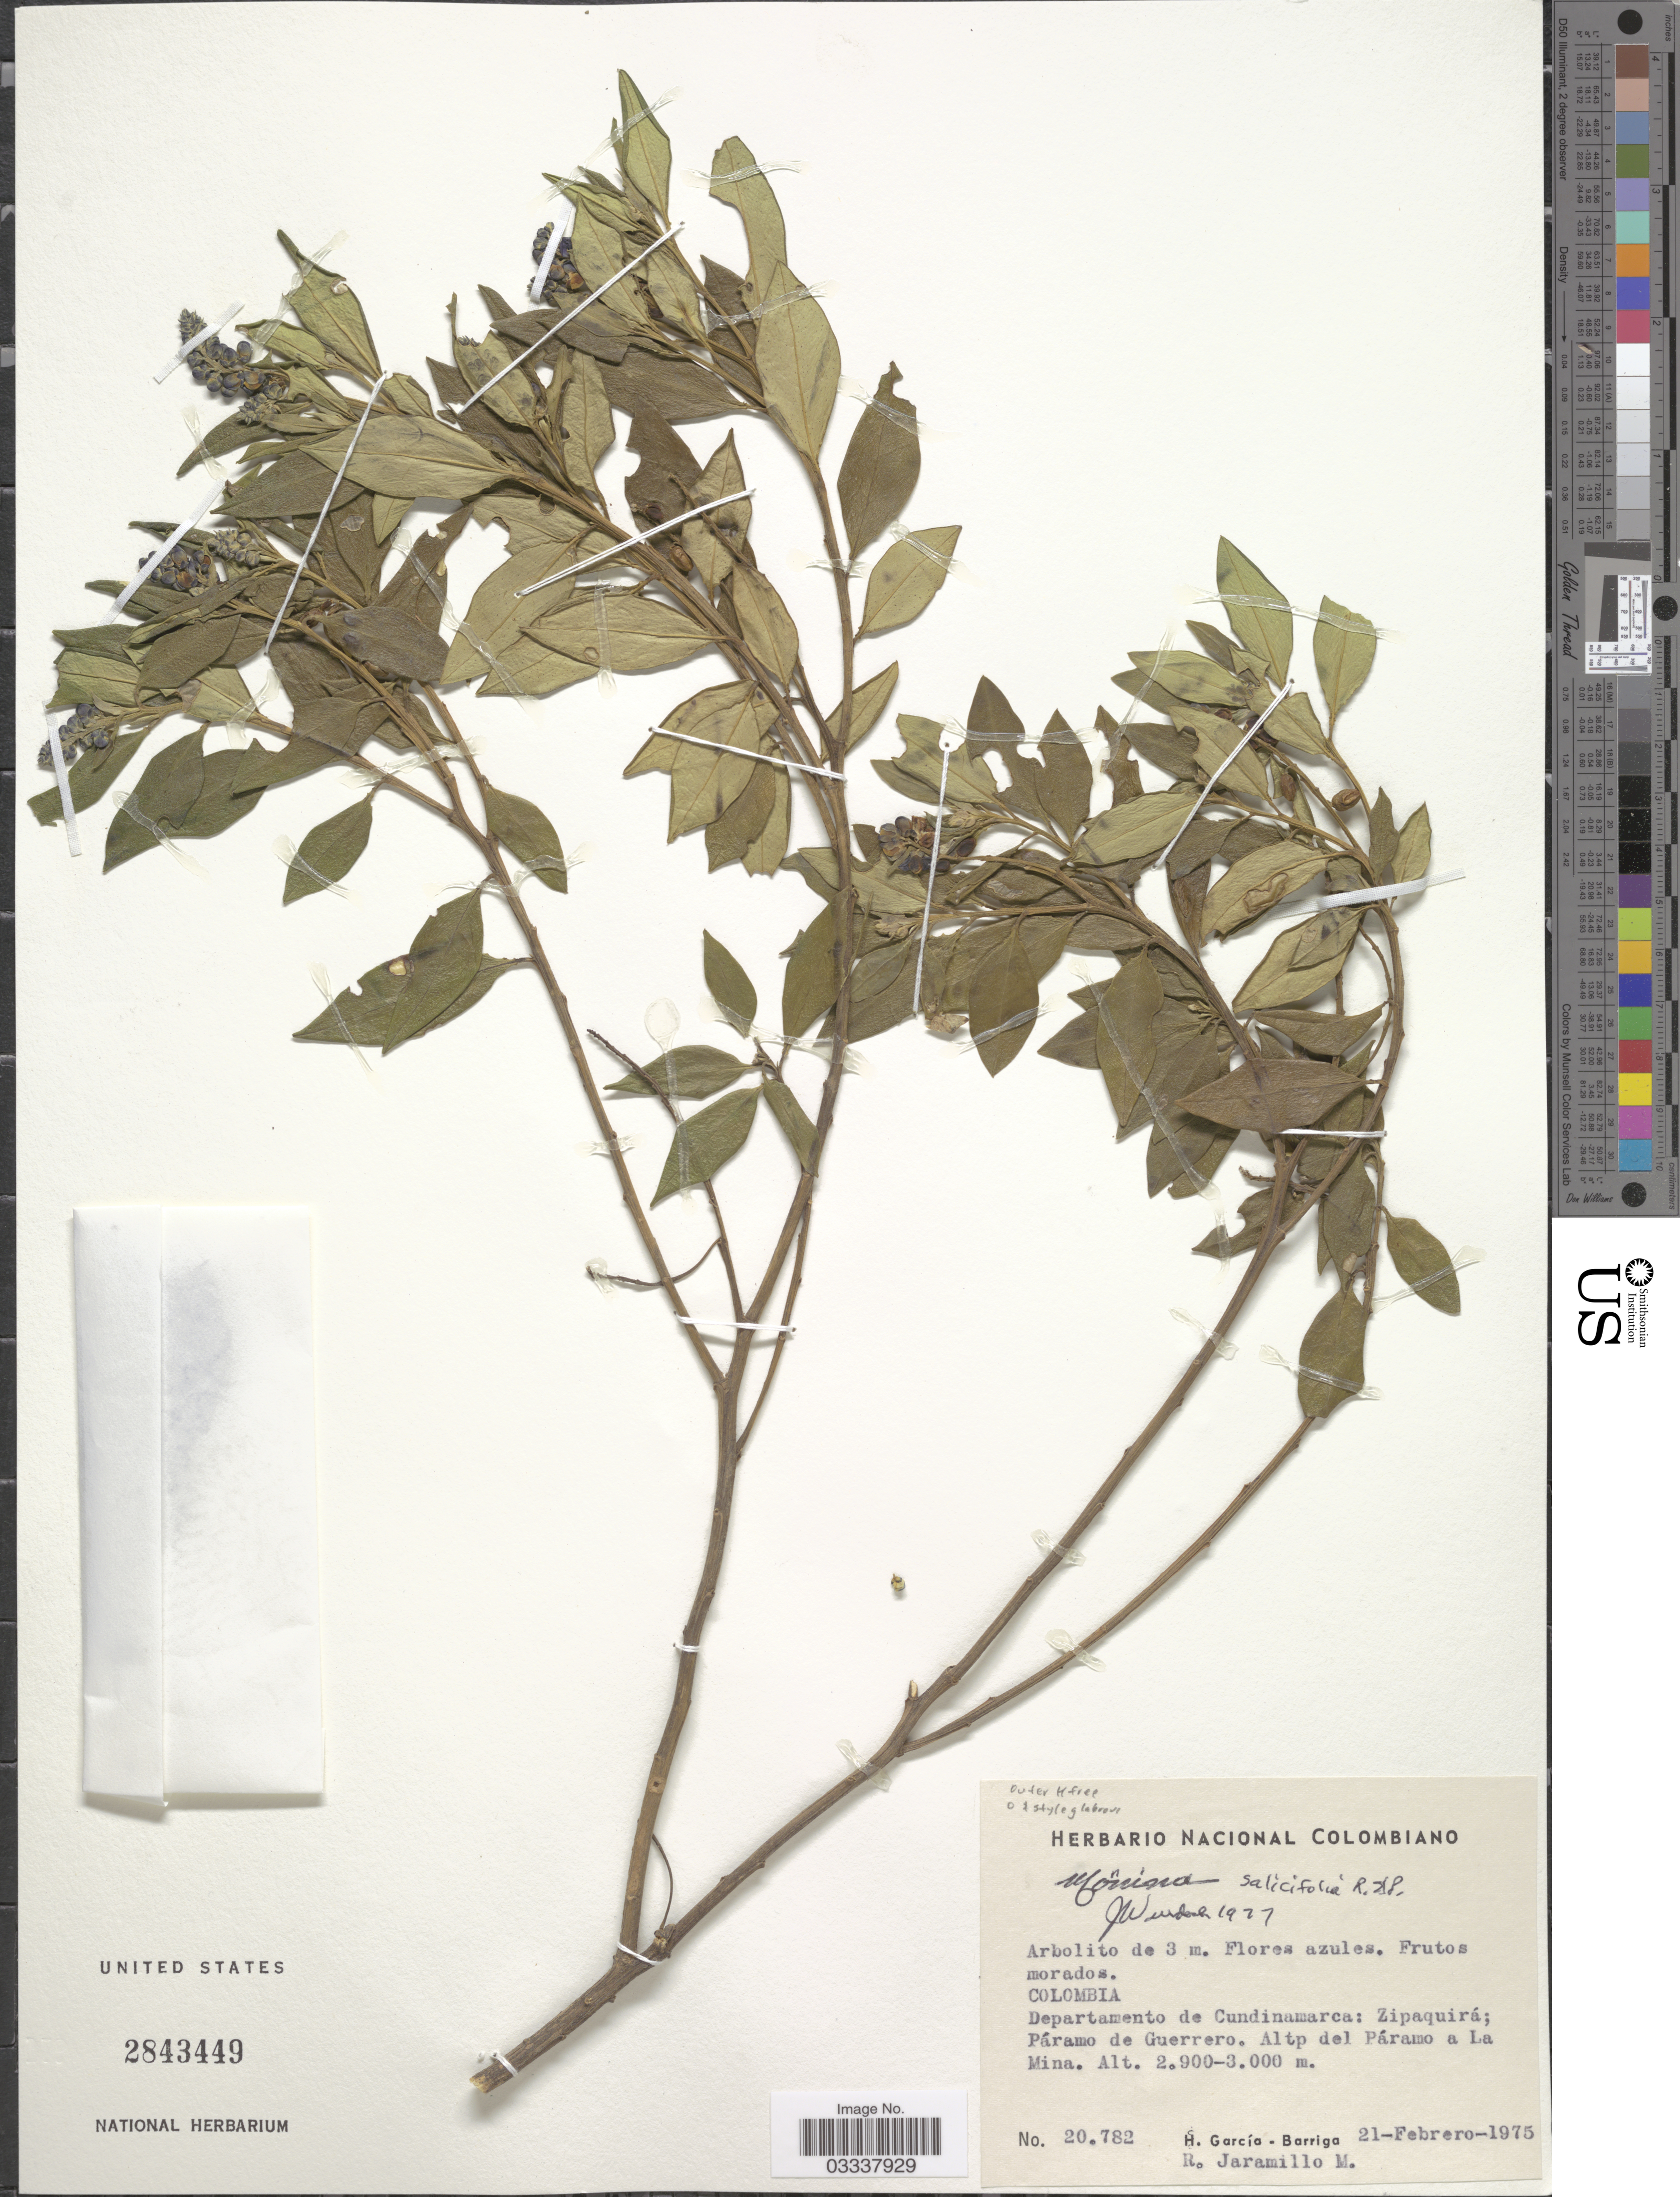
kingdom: Plantae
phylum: Tracheophyta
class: Magnoliopsida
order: Fabales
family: Polygalaceae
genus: Monnina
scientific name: Monnina salicifolia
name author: Ruiz & Pav.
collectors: H. García Barriga & R. Jaramillo M.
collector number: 20782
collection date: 1975-02-21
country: Colombia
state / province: Cundinamarca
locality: Departamento de Cundinamarca: Zipaquirá; Páramo de Guerrero. Alto del Páramo a La Mina.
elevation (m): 2900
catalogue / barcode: US 2843449